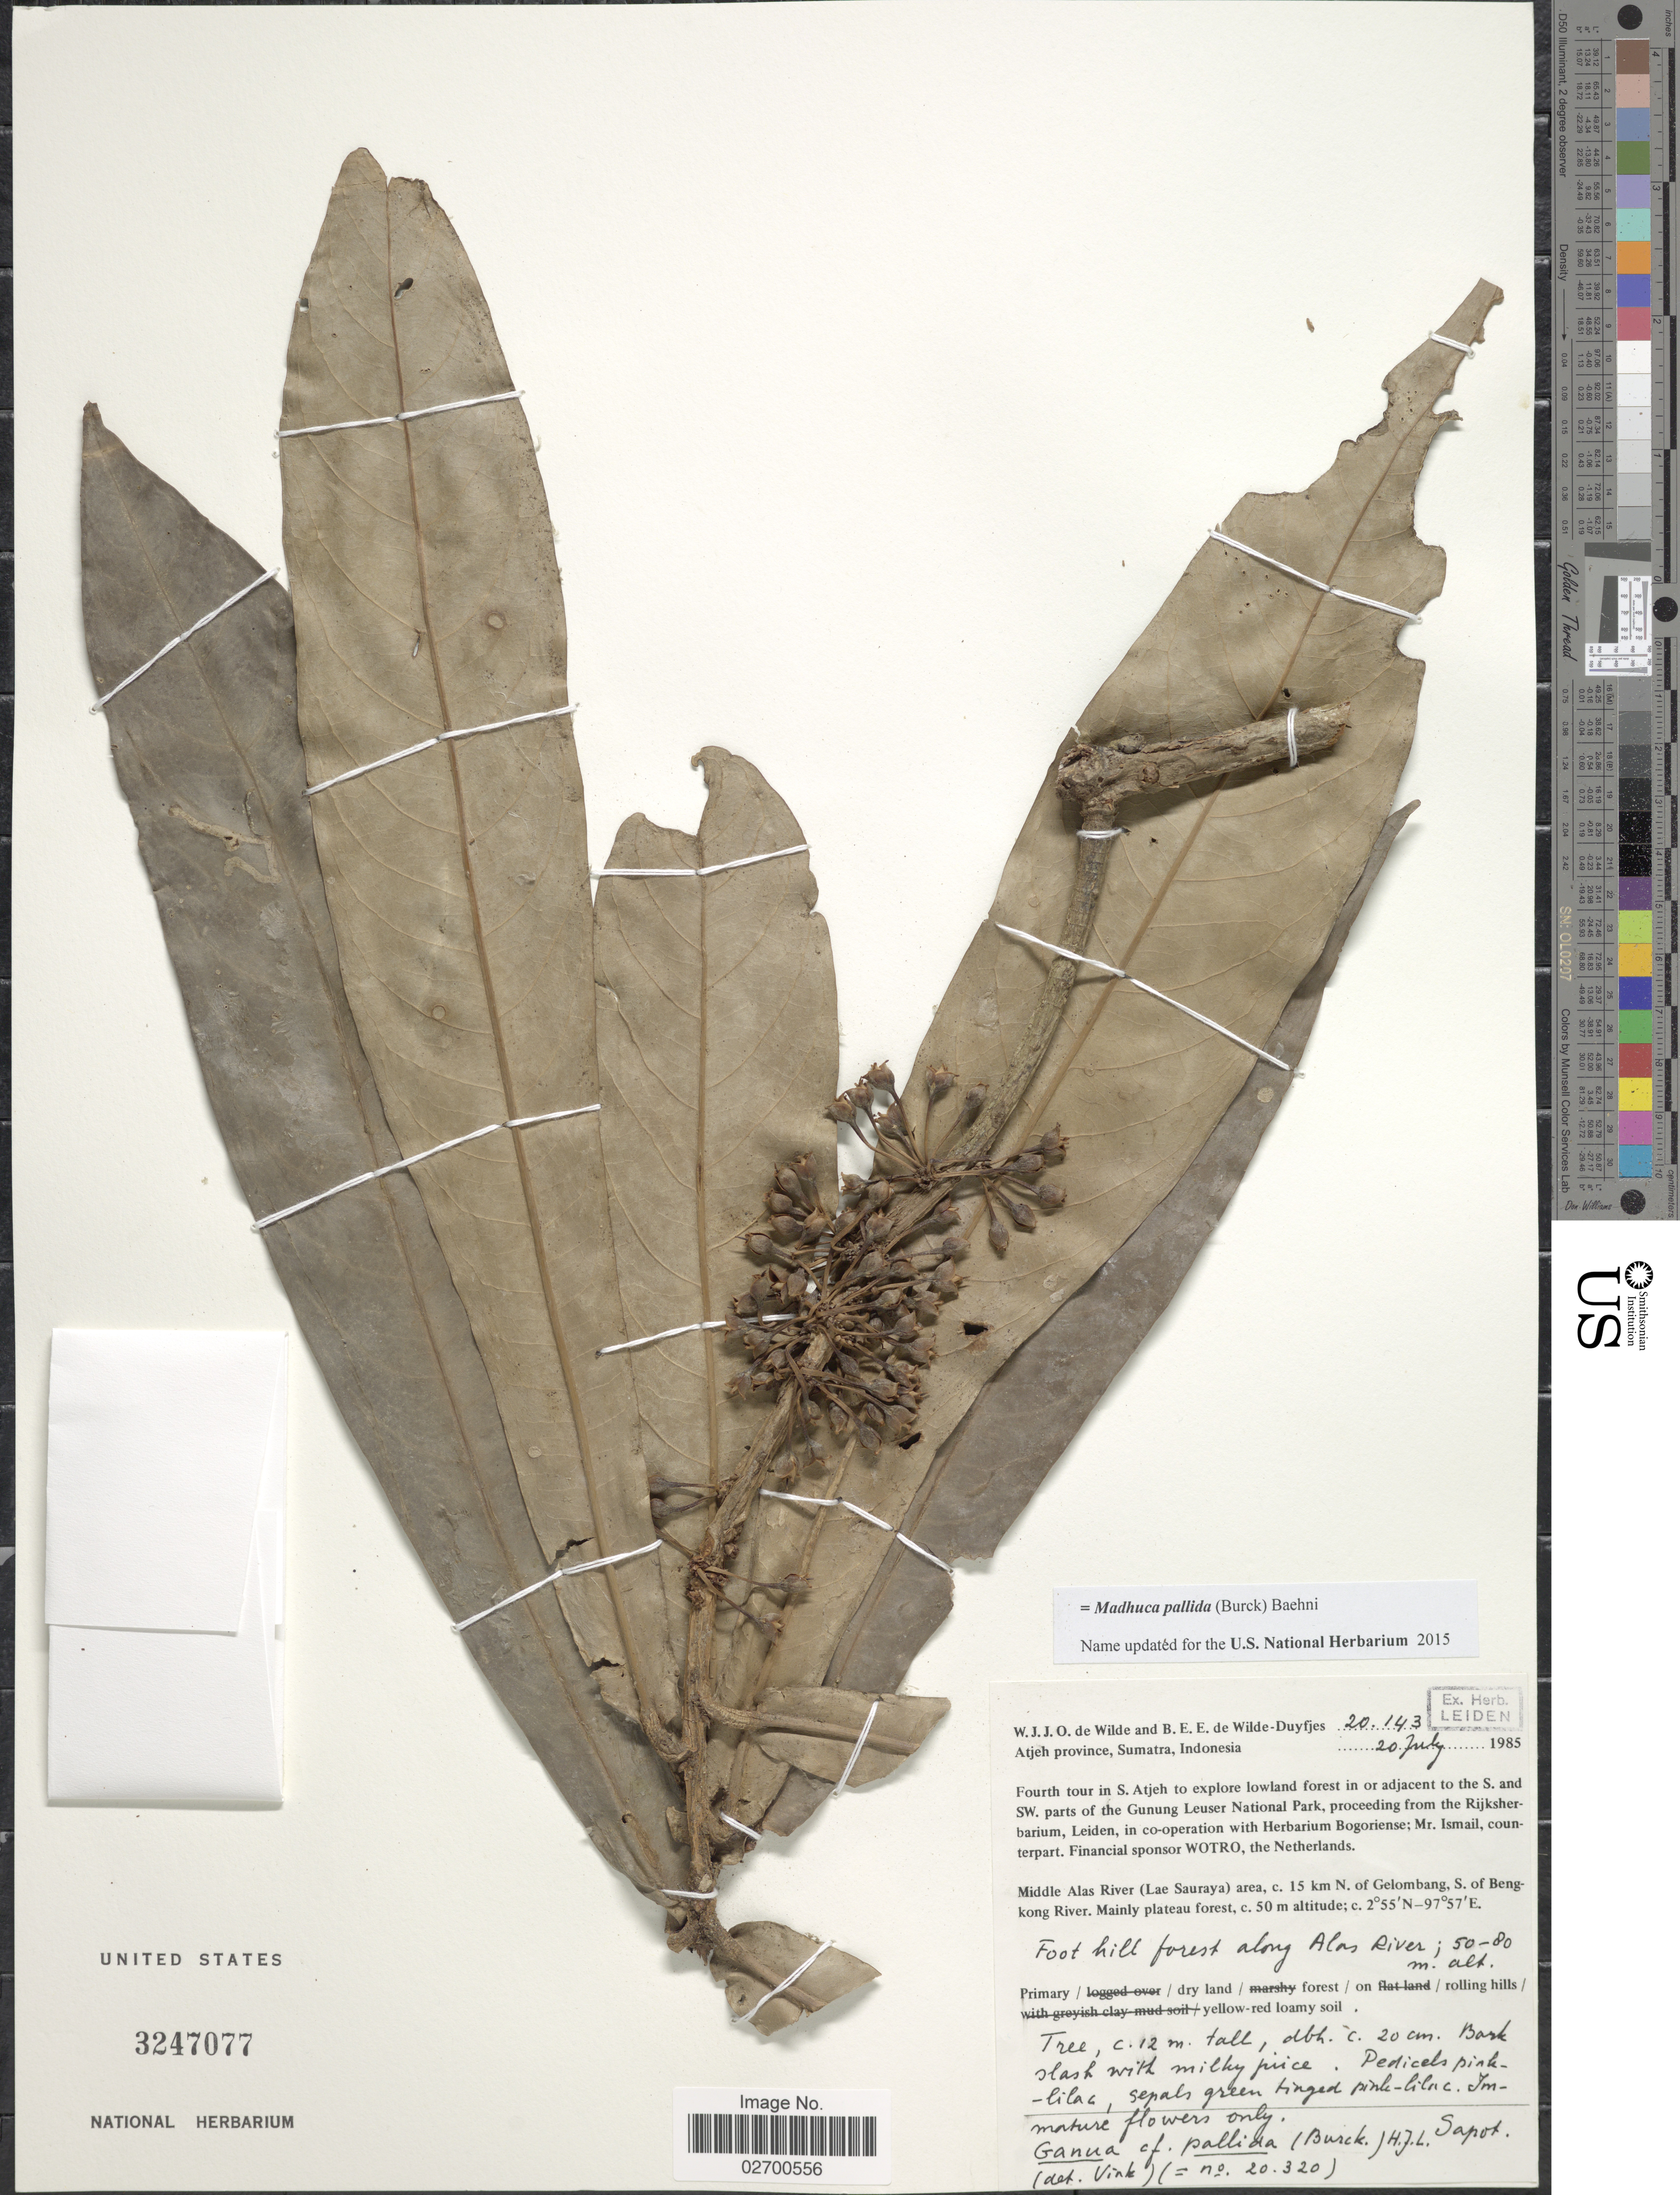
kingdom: Plantae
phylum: Tracheophyta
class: Magnoliopsida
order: Ericales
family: Sapotaceae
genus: Madhuca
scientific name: Madhuca pallida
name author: (Burck) Baehni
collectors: W. J. de Wilde & B. E. de Wilde-Duyfjes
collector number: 20143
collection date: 1985-07-20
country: Indonesia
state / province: Sumatra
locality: Atjeh province. Middle Alas River (Lae Sauraya) area, c. 15 km N. of Gelombang, S. of Bengkong River. Foot hill forest along Alas River.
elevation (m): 50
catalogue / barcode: US 3247077